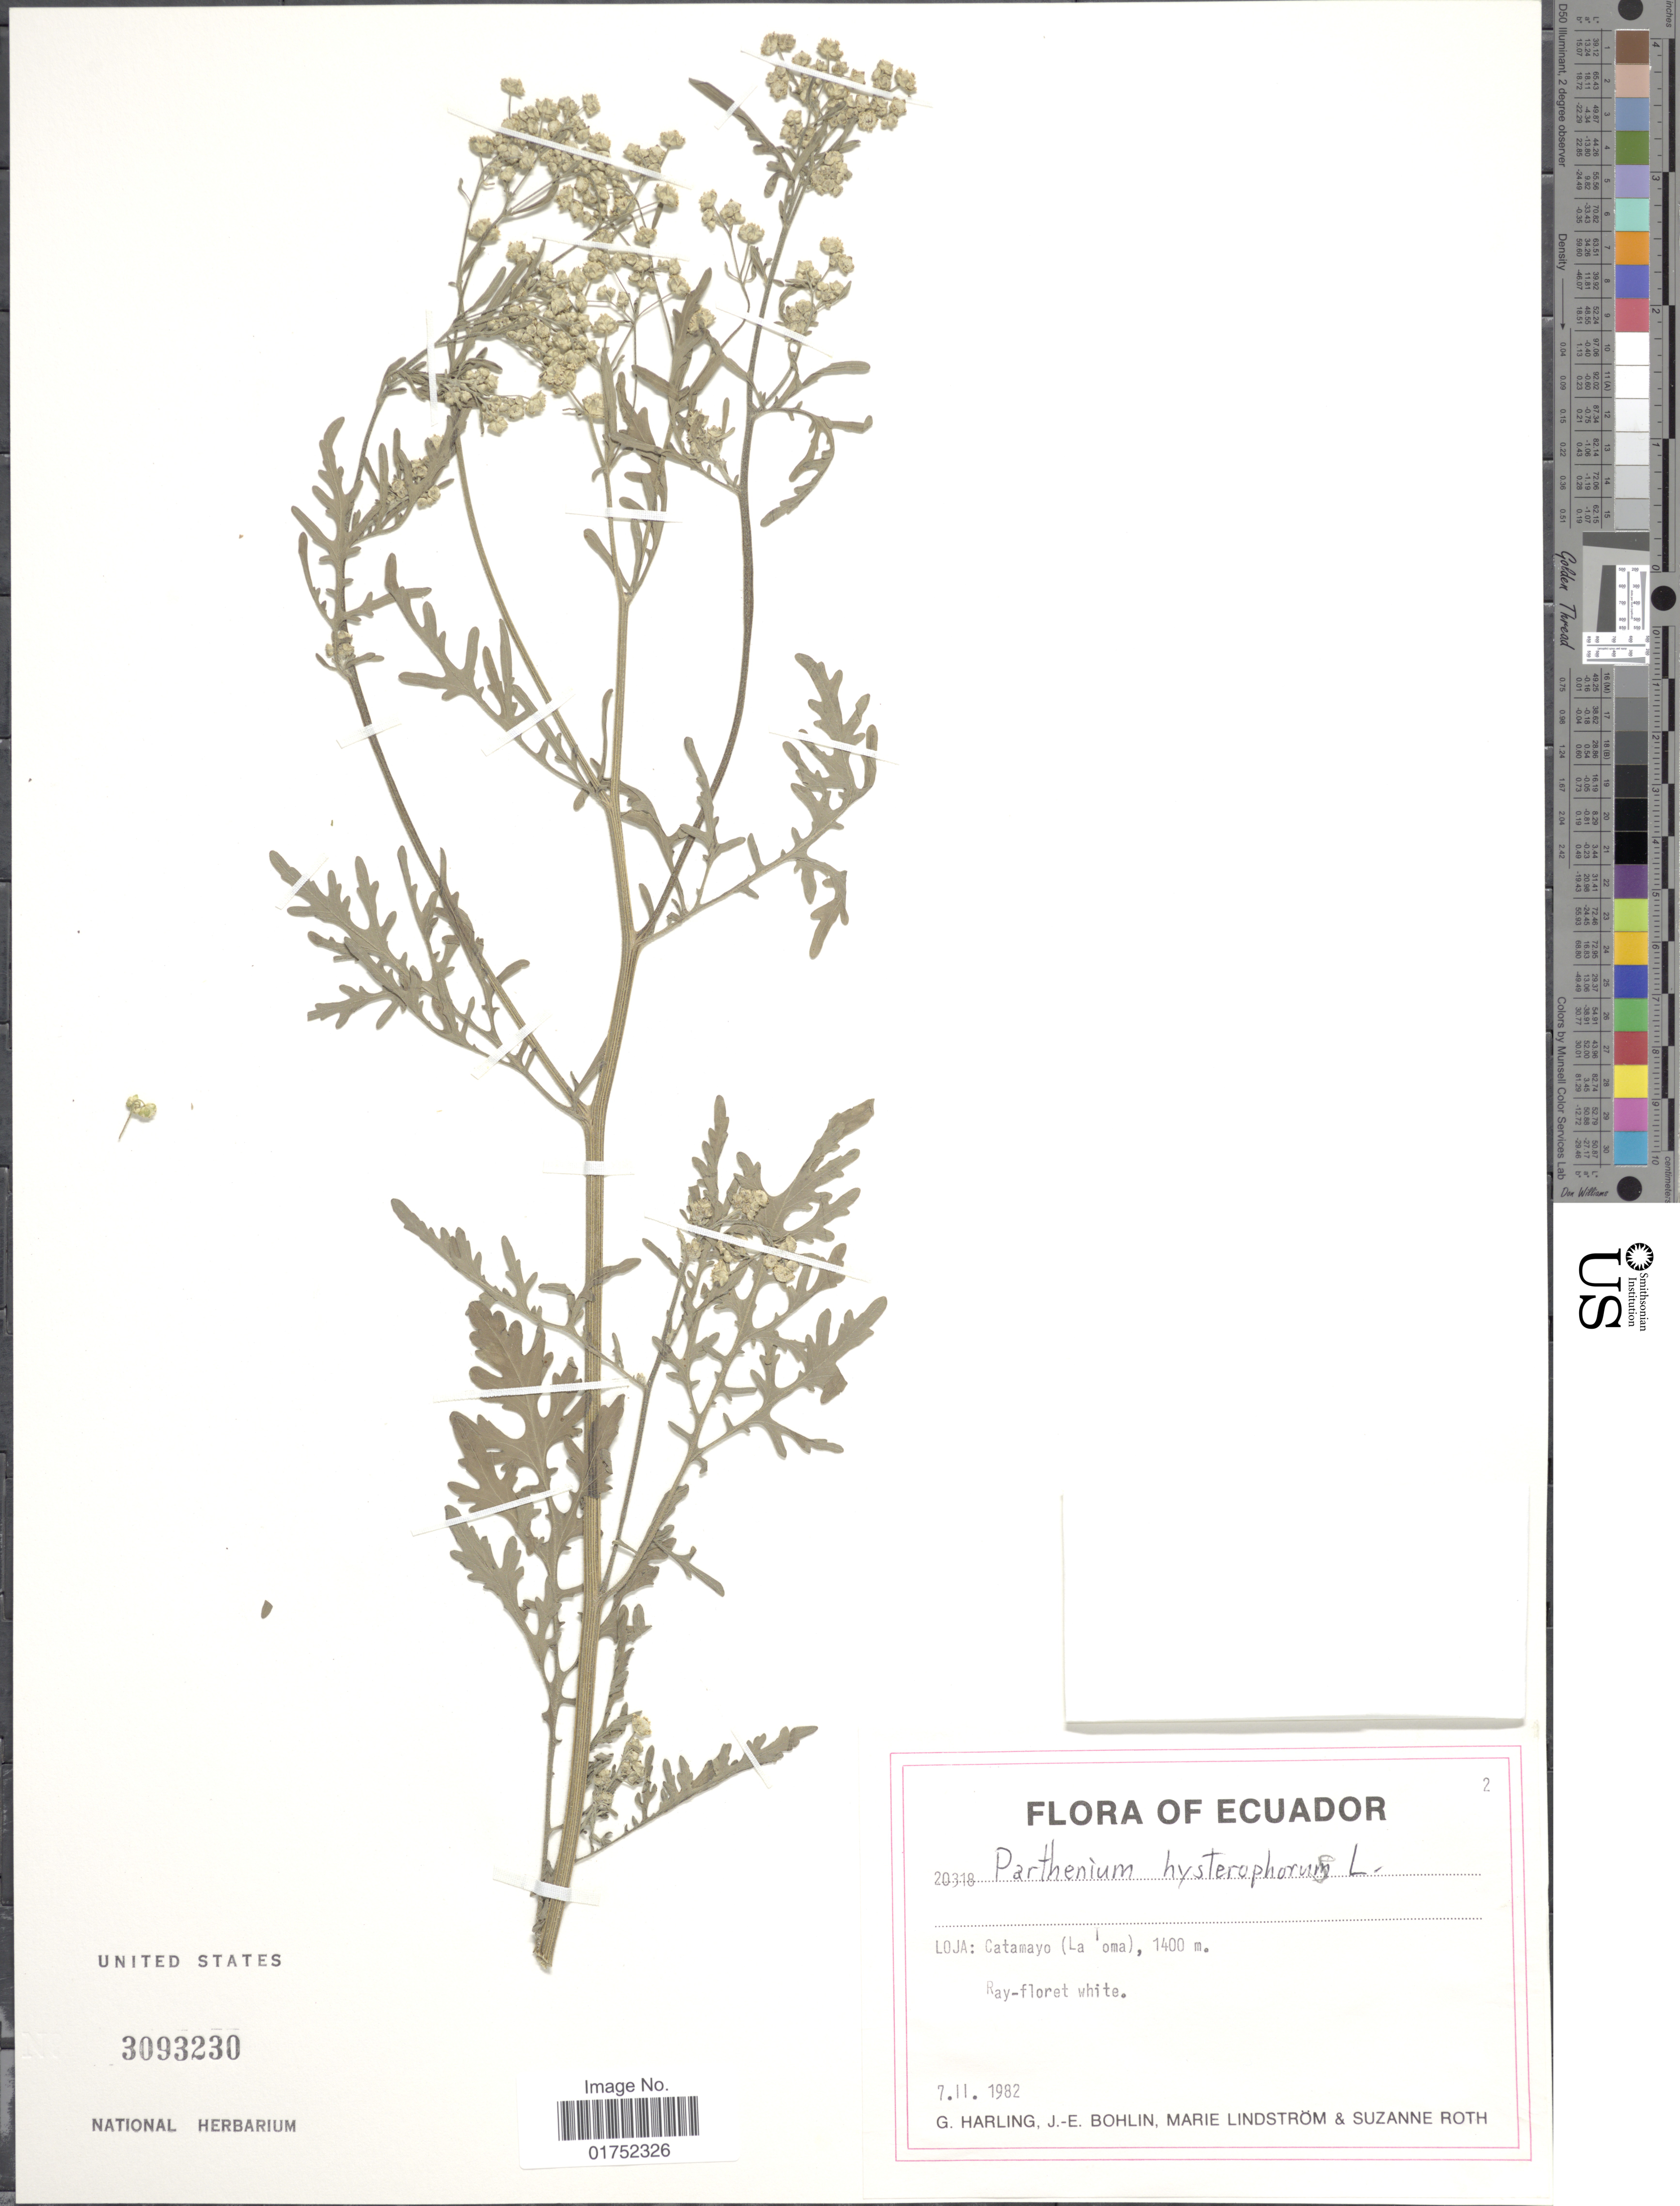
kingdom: Plantae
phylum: Tracheophyta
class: Magnoliopsida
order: Asterales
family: Asteraceae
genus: Parthenium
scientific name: Parthenium hysterophorus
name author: L.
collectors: G. Harling, J. Bohlin, M. Lindström & S. Roth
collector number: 20318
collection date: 1982-02-07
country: Ecuador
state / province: Loja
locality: Catamayo (La Toma)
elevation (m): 1400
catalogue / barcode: US 3093230